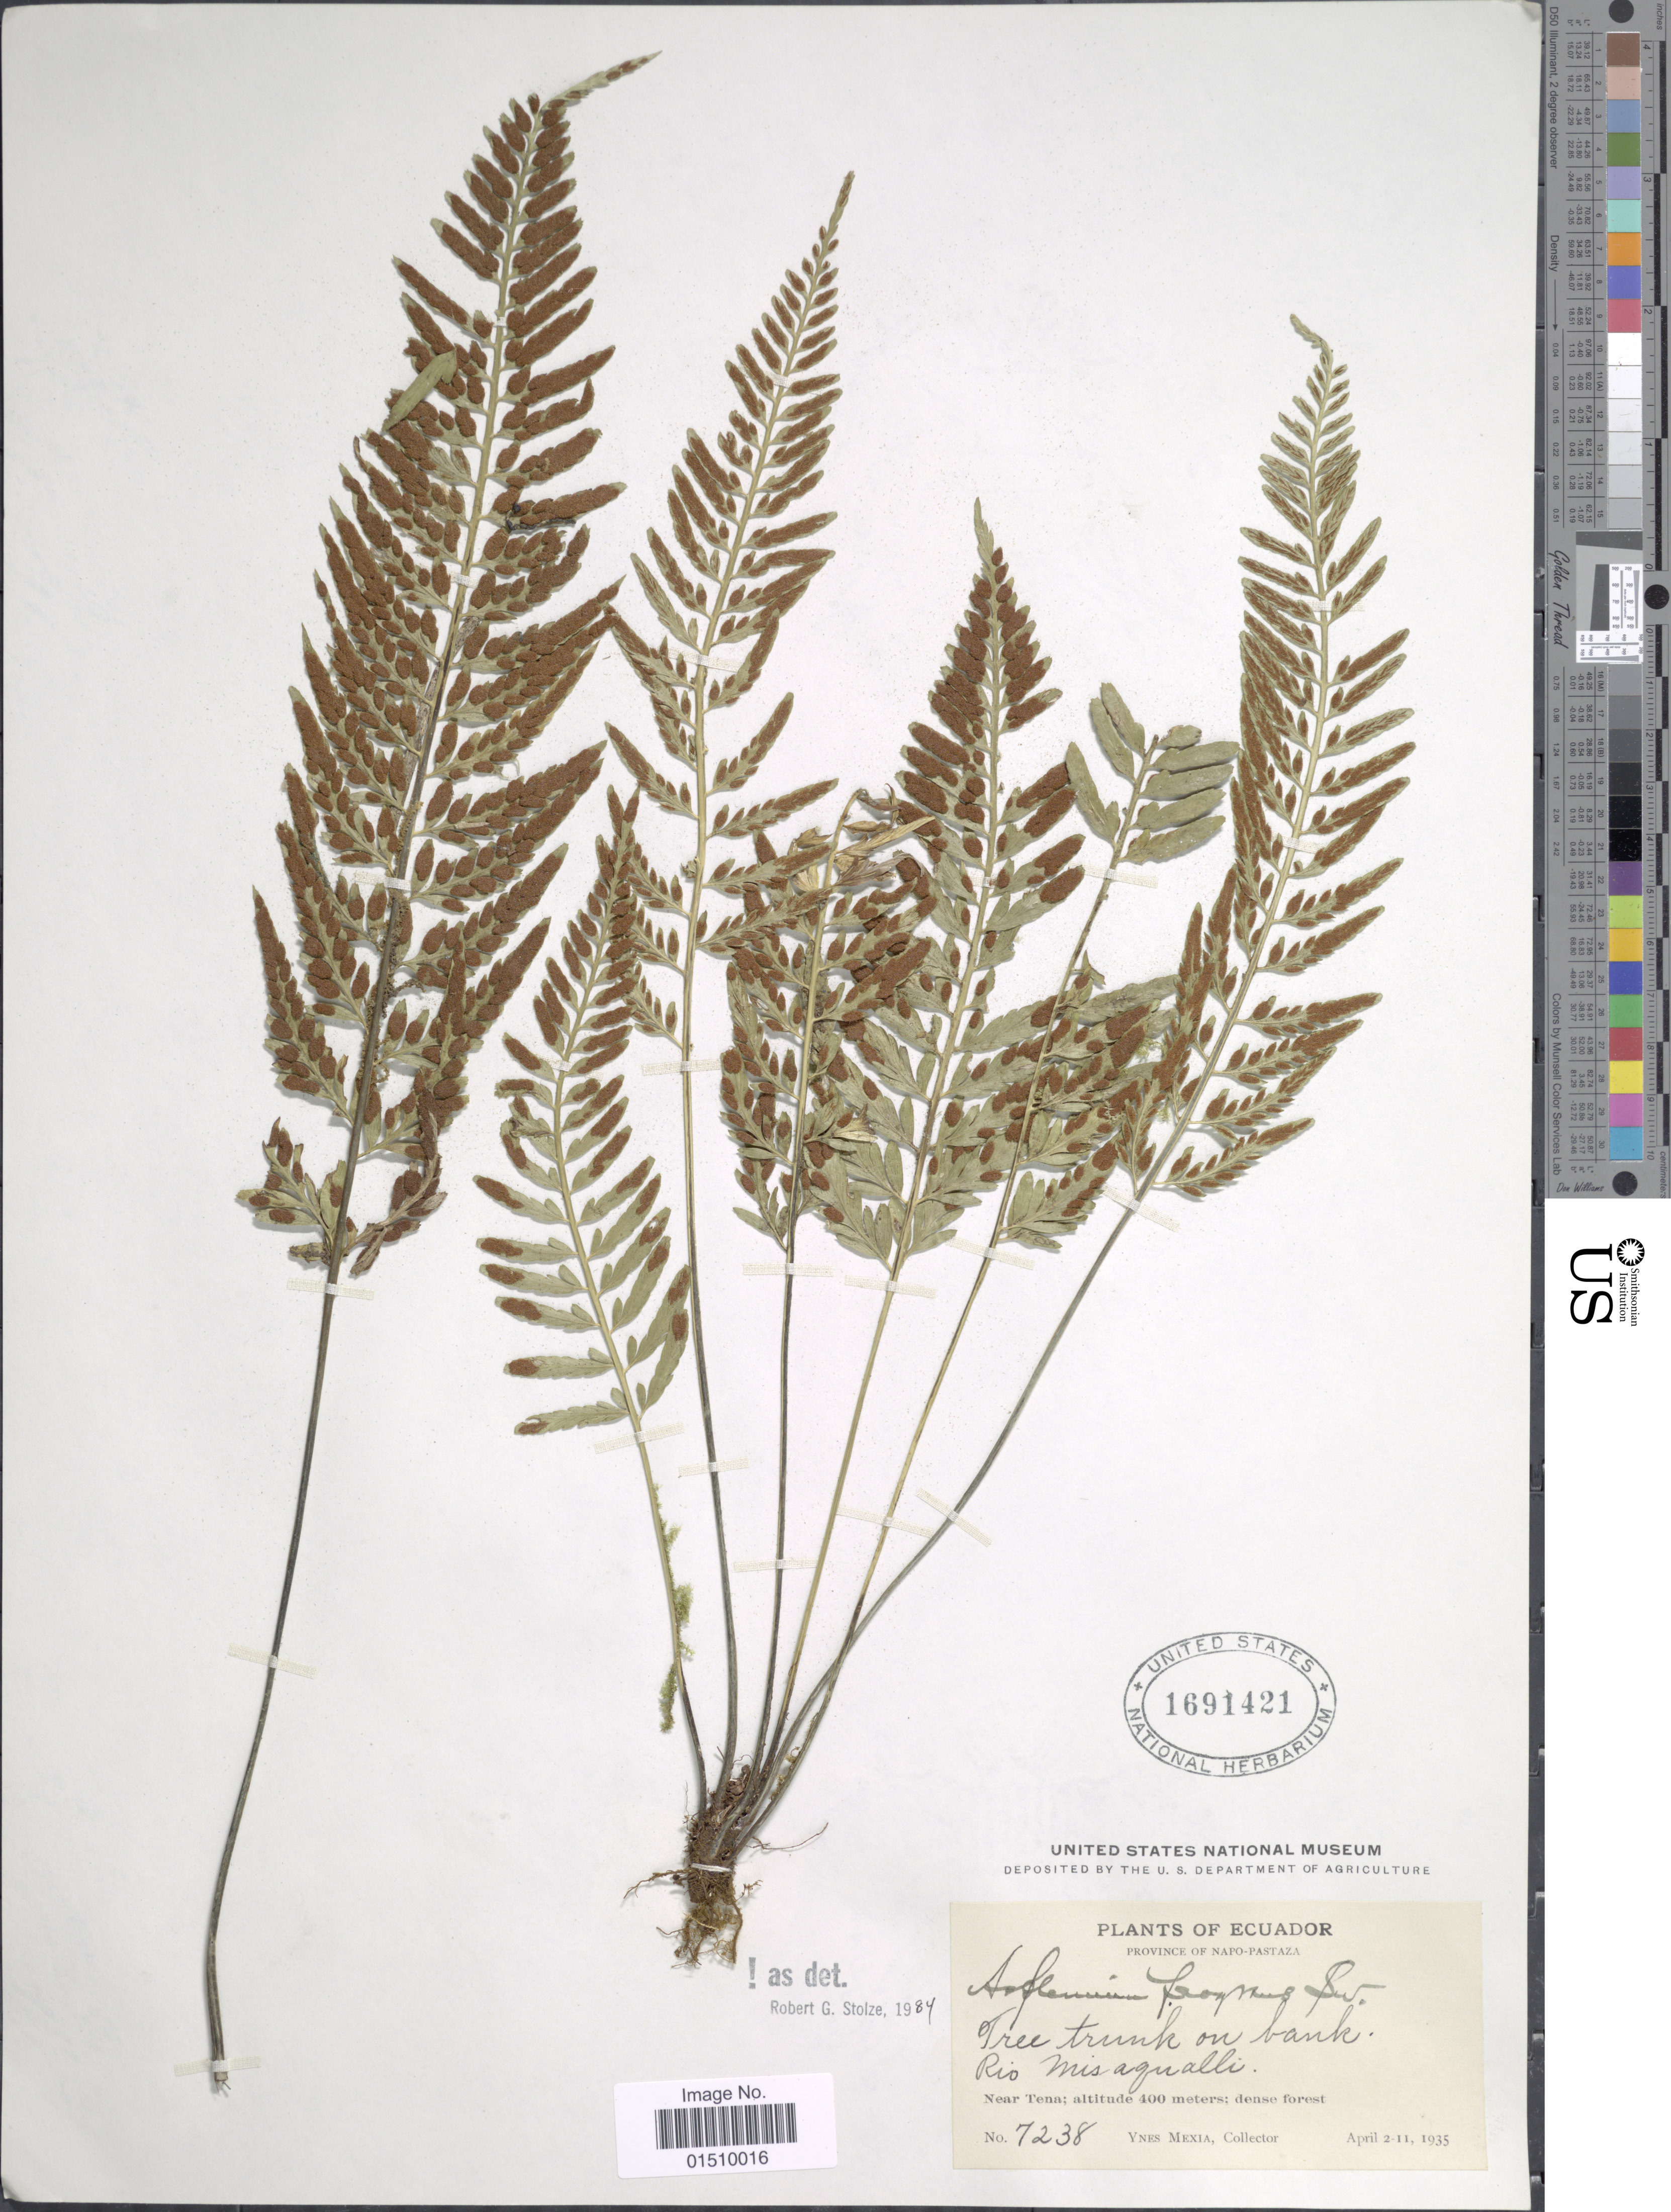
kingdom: Plantae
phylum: Tracheophyta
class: Polypodiopsida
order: Polypodiales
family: Aspleniaceae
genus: Asplenium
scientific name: Asplenium auritum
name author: Sw.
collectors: Y. Mexia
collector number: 7238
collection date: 1935-04-02/1935-04-11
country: Ecuador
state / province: Napo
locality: Ecuador, Napo-Pastaza, Near Tena. Rio Misaqualli.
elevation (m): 400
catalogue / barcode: US 1691421